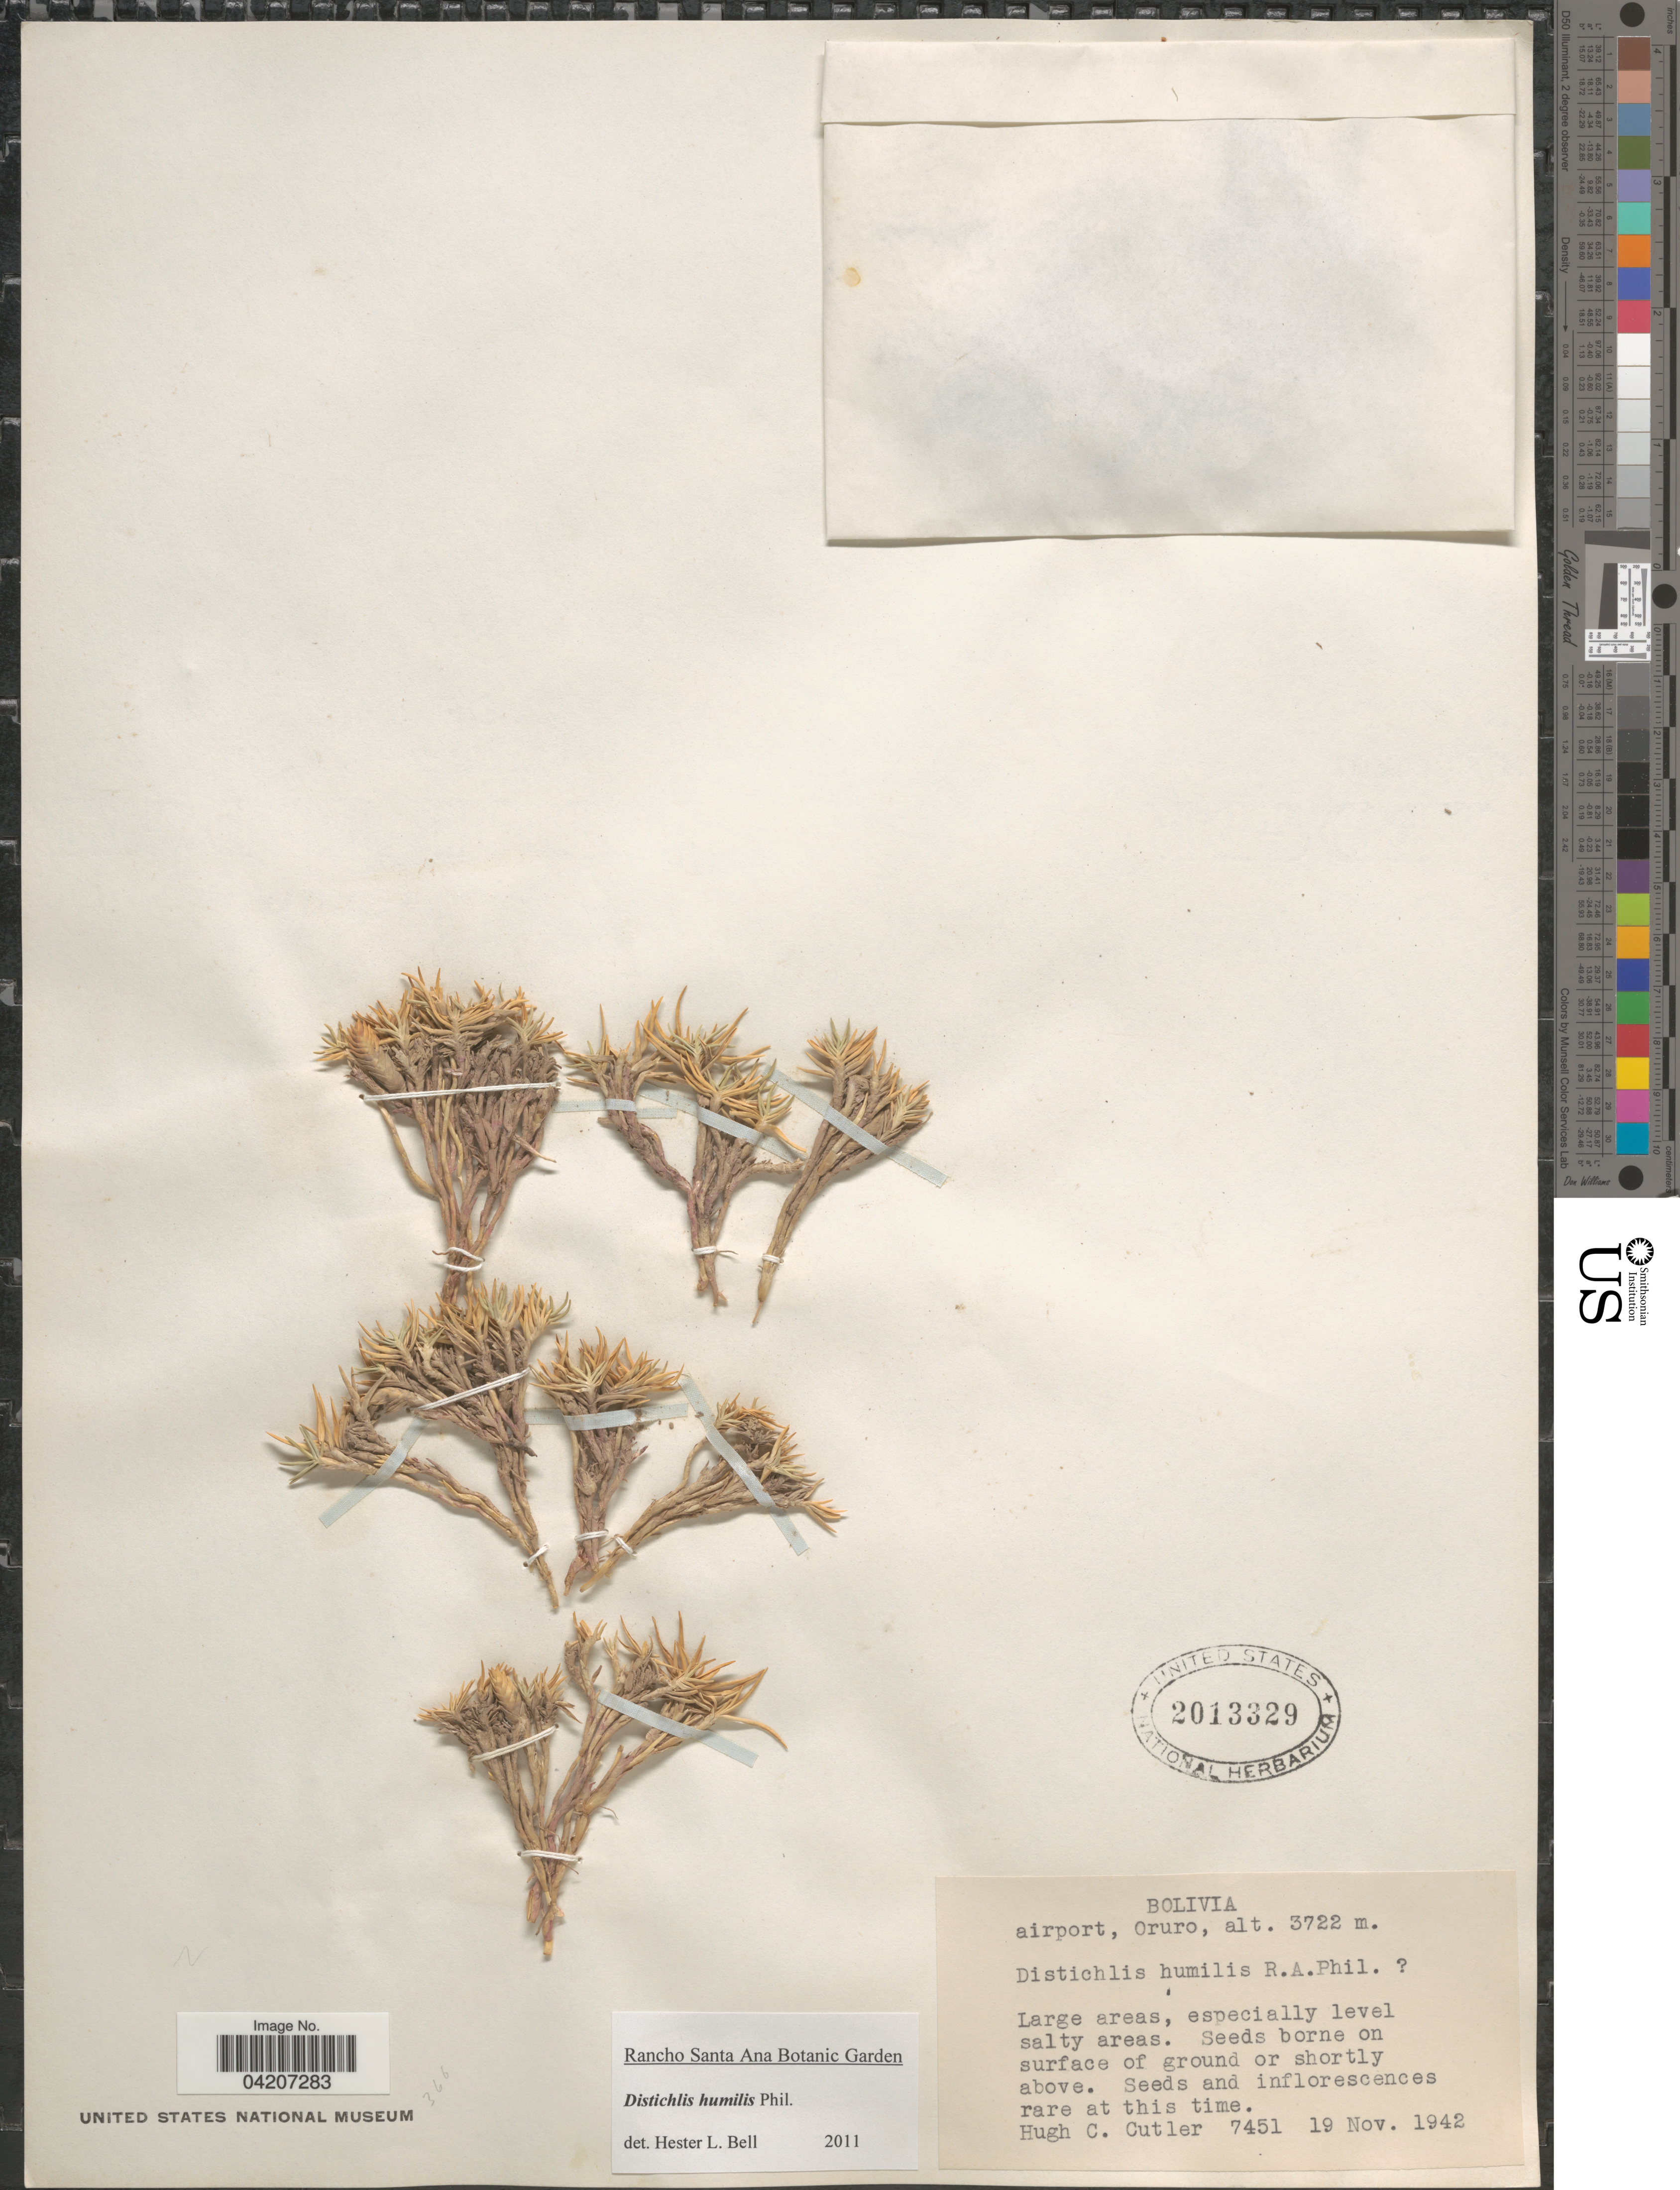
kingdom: Plantae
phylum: Tracheophyta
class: Liliopsida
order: Poales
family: Poaceae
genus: Distichlis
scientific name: Distichlis humilis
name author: Phil.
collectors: H. C. Cutler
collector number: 7451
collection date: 1942-11-19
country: Bolivia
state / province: Oruro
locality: Airport.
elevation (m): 3722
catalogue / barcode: US 2013329